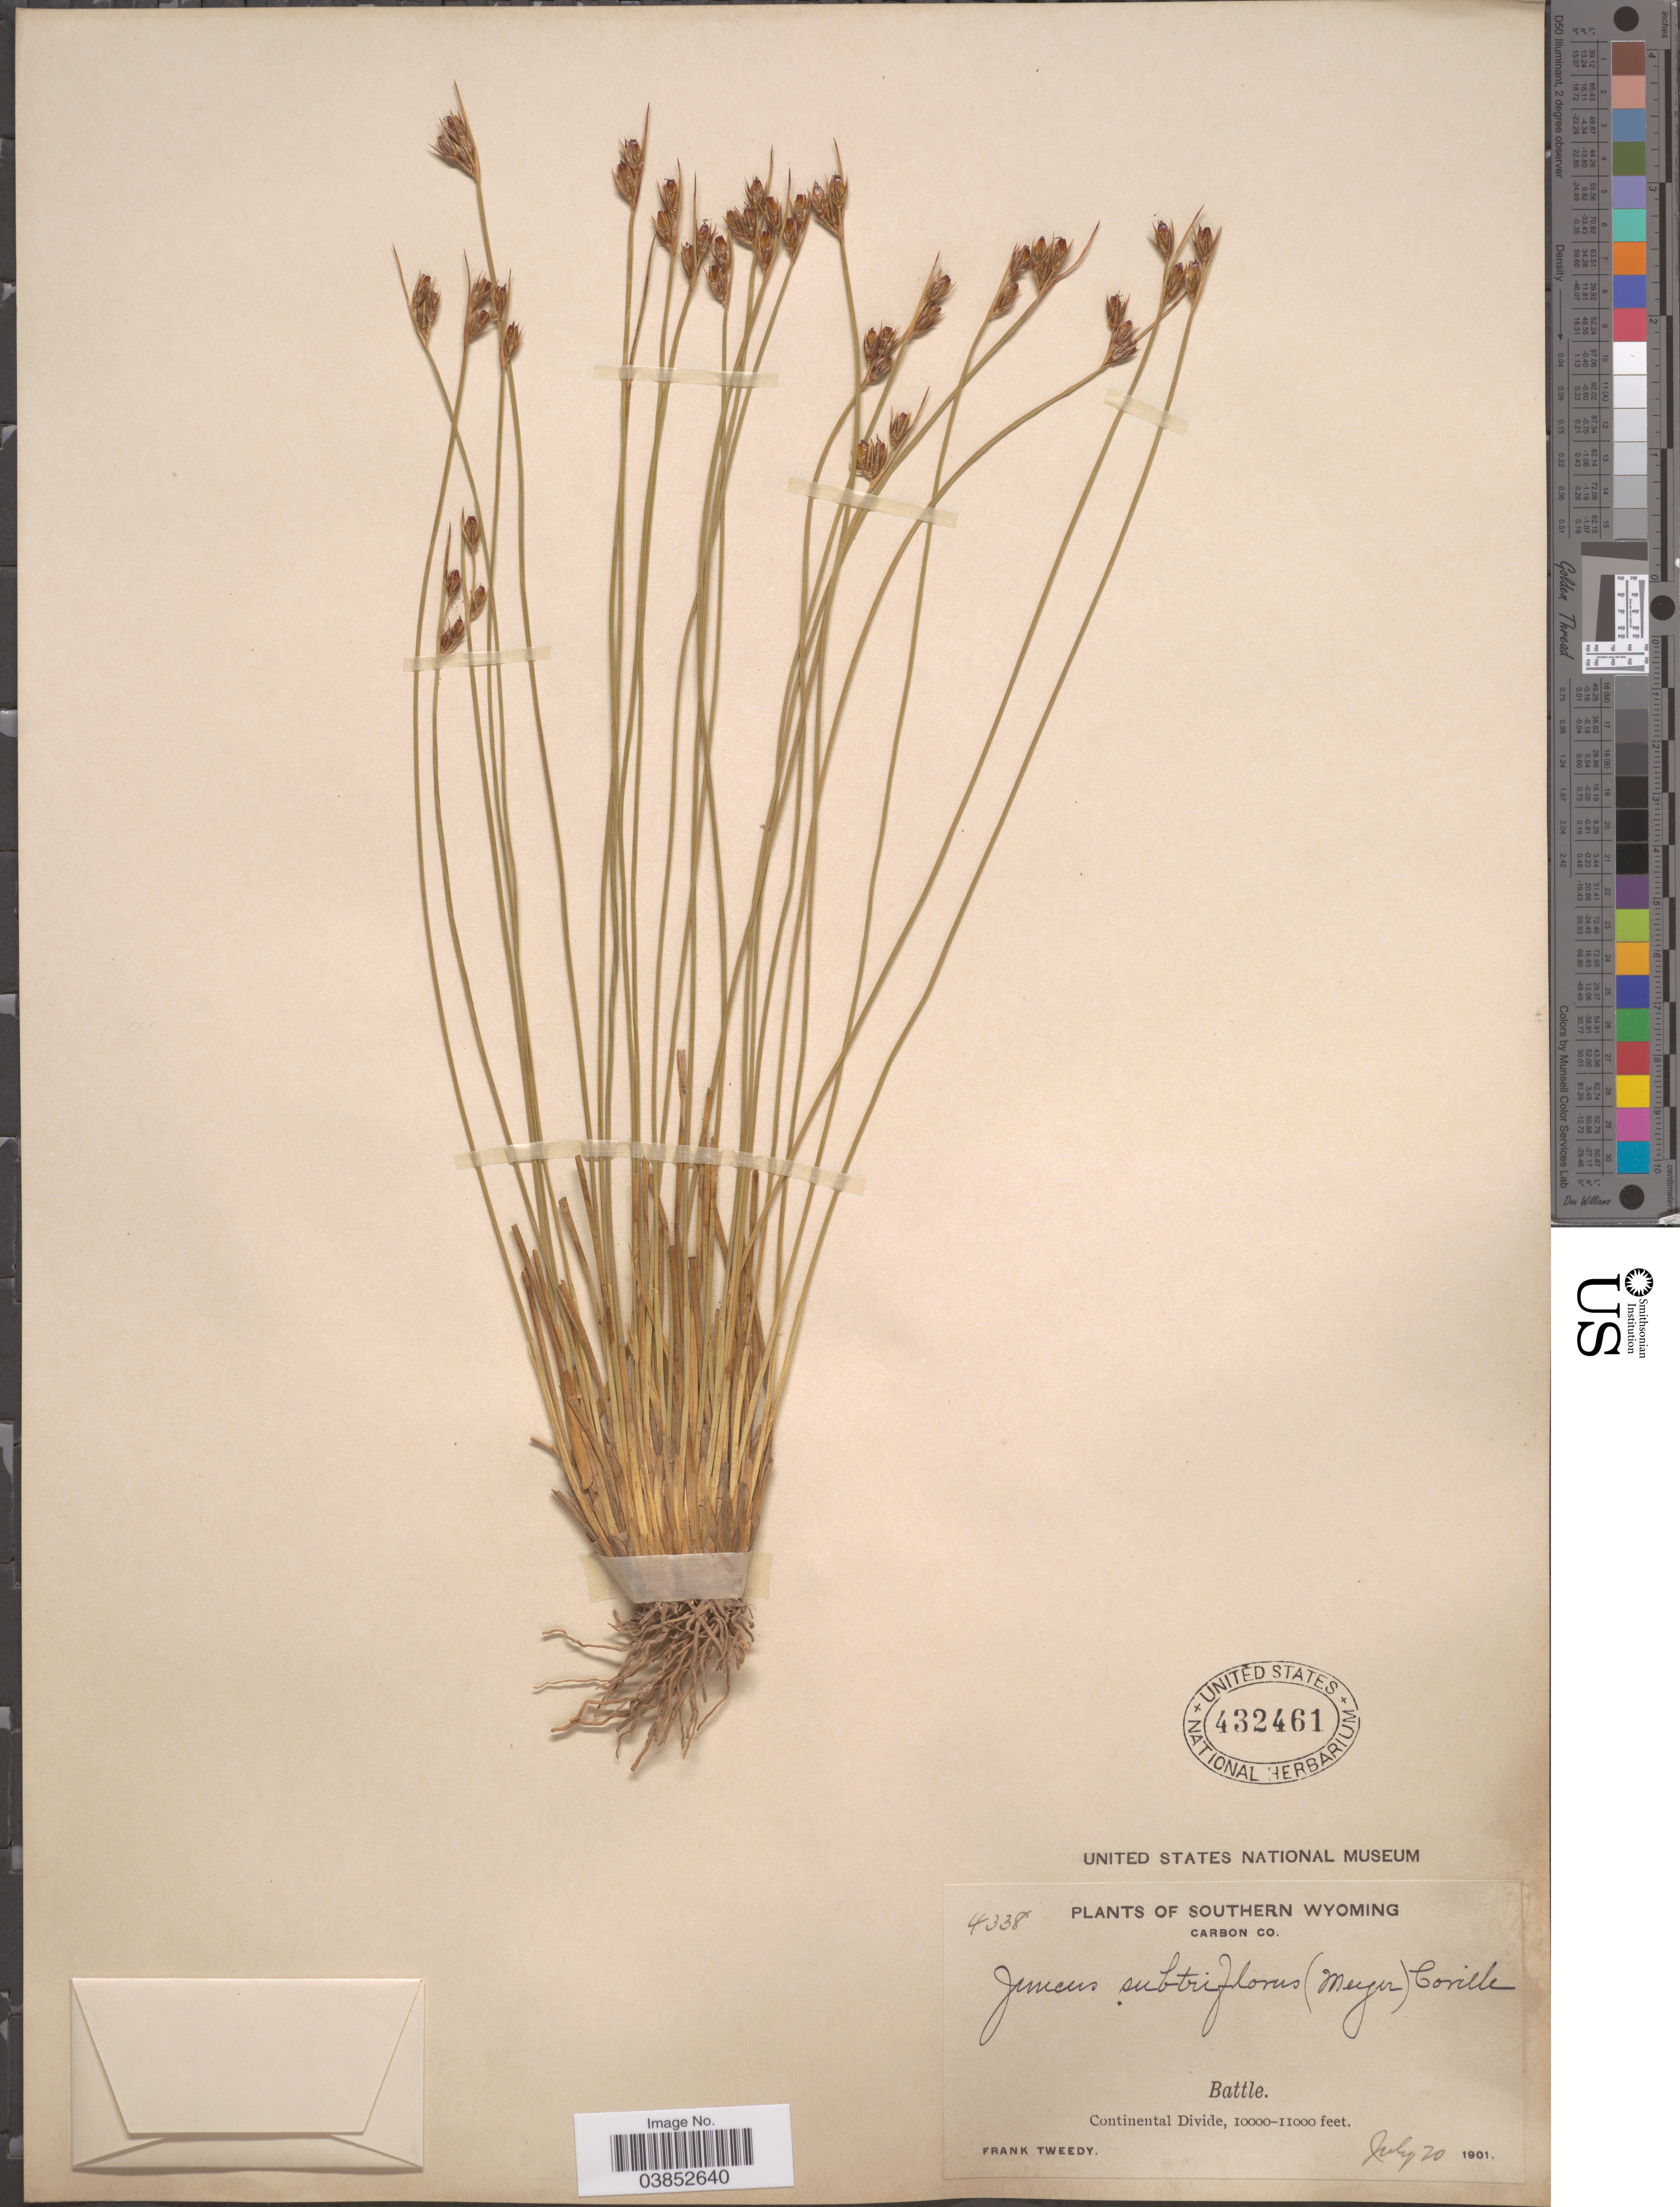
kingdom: Plantae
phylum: Tracheophyta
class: Liliopsida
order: Poales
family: Juncaceae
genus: Juncus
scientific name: Juncus drummondii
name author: E. Mey.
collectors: F. Tweedy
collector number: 4338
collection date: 1901-07-20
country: United States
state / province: Wyoming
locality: Southern Wyoming. Carbon Co. Battle. Continental Divide.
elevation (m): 3048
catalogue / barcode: US 432461